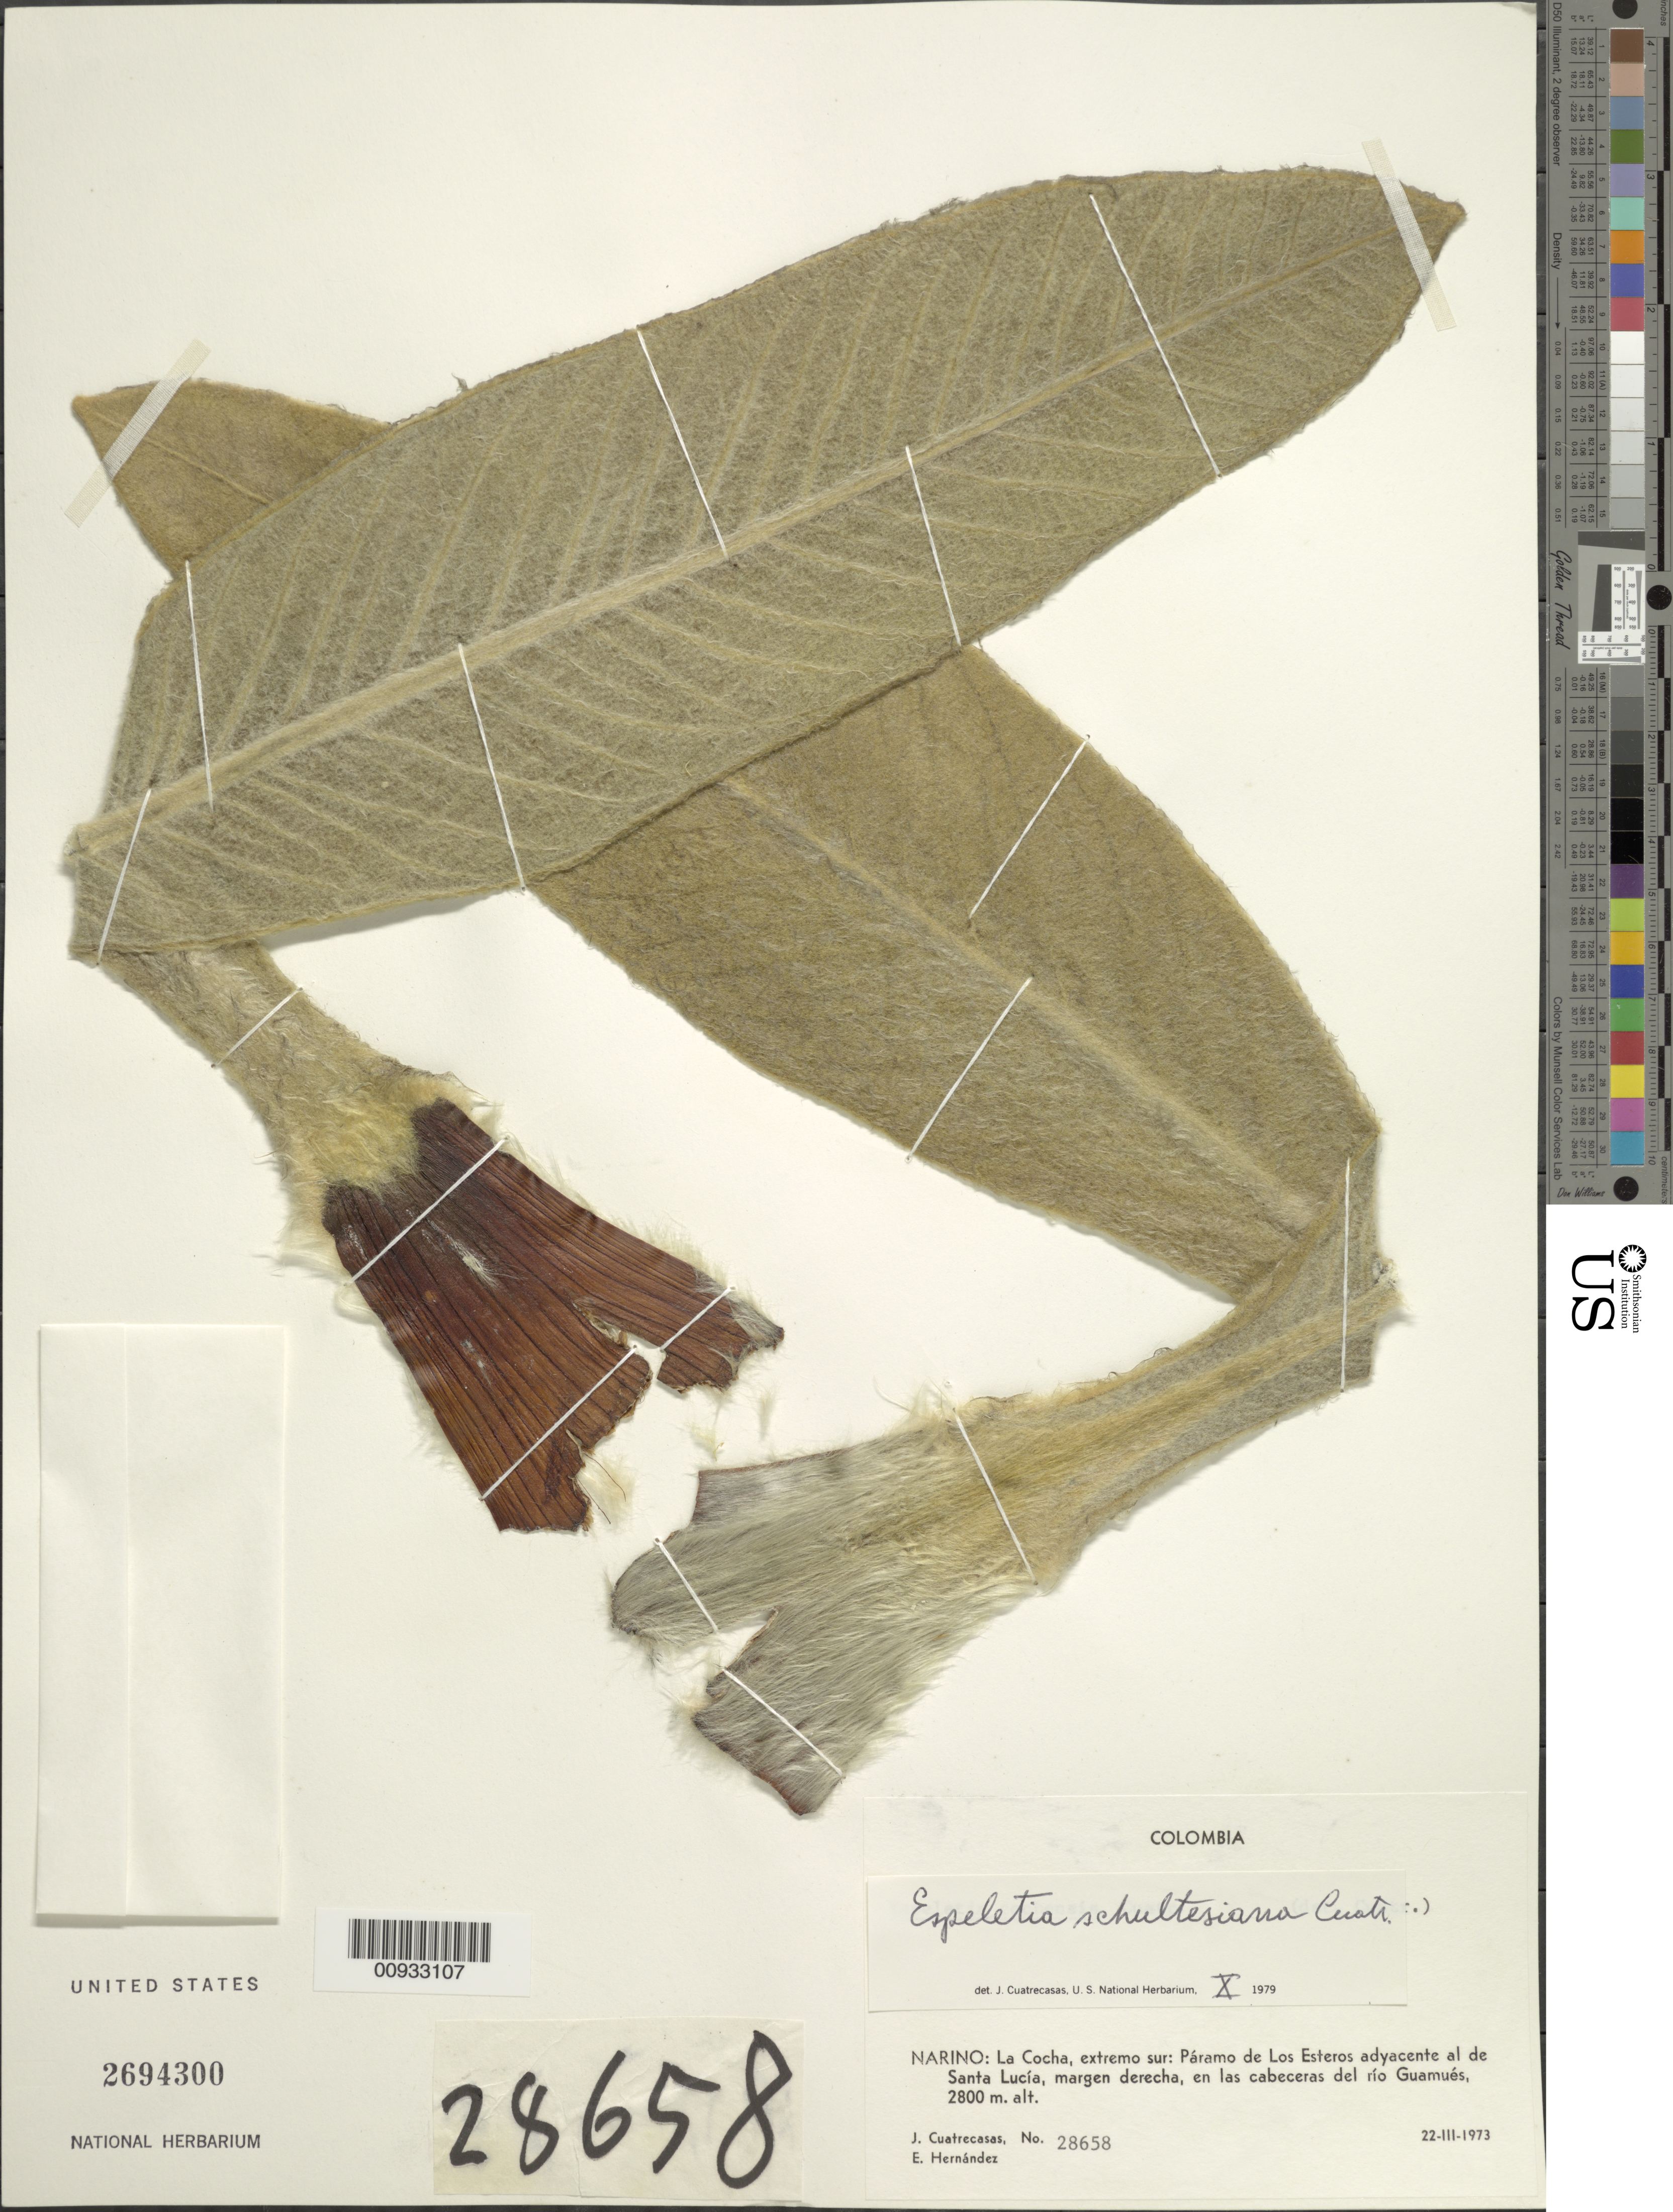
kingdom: Plantae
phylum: Tracheophyta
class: Magnoliopsida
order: Asterales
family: Asteraceae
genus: Espeletia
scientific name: Espeletia schultesiana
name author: Cuatrec.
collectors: J. Cuatrecasas & E. Hernández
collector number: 28658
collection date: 1973-03-22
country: Colombia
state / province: Nariño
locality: La Cocha, extremo sur, Paramo de Los Esteros adyacente al de Santa Lucia, margen derecha, en las cabeceras del rio Guamues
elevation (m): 2800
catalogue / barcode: US 2694300